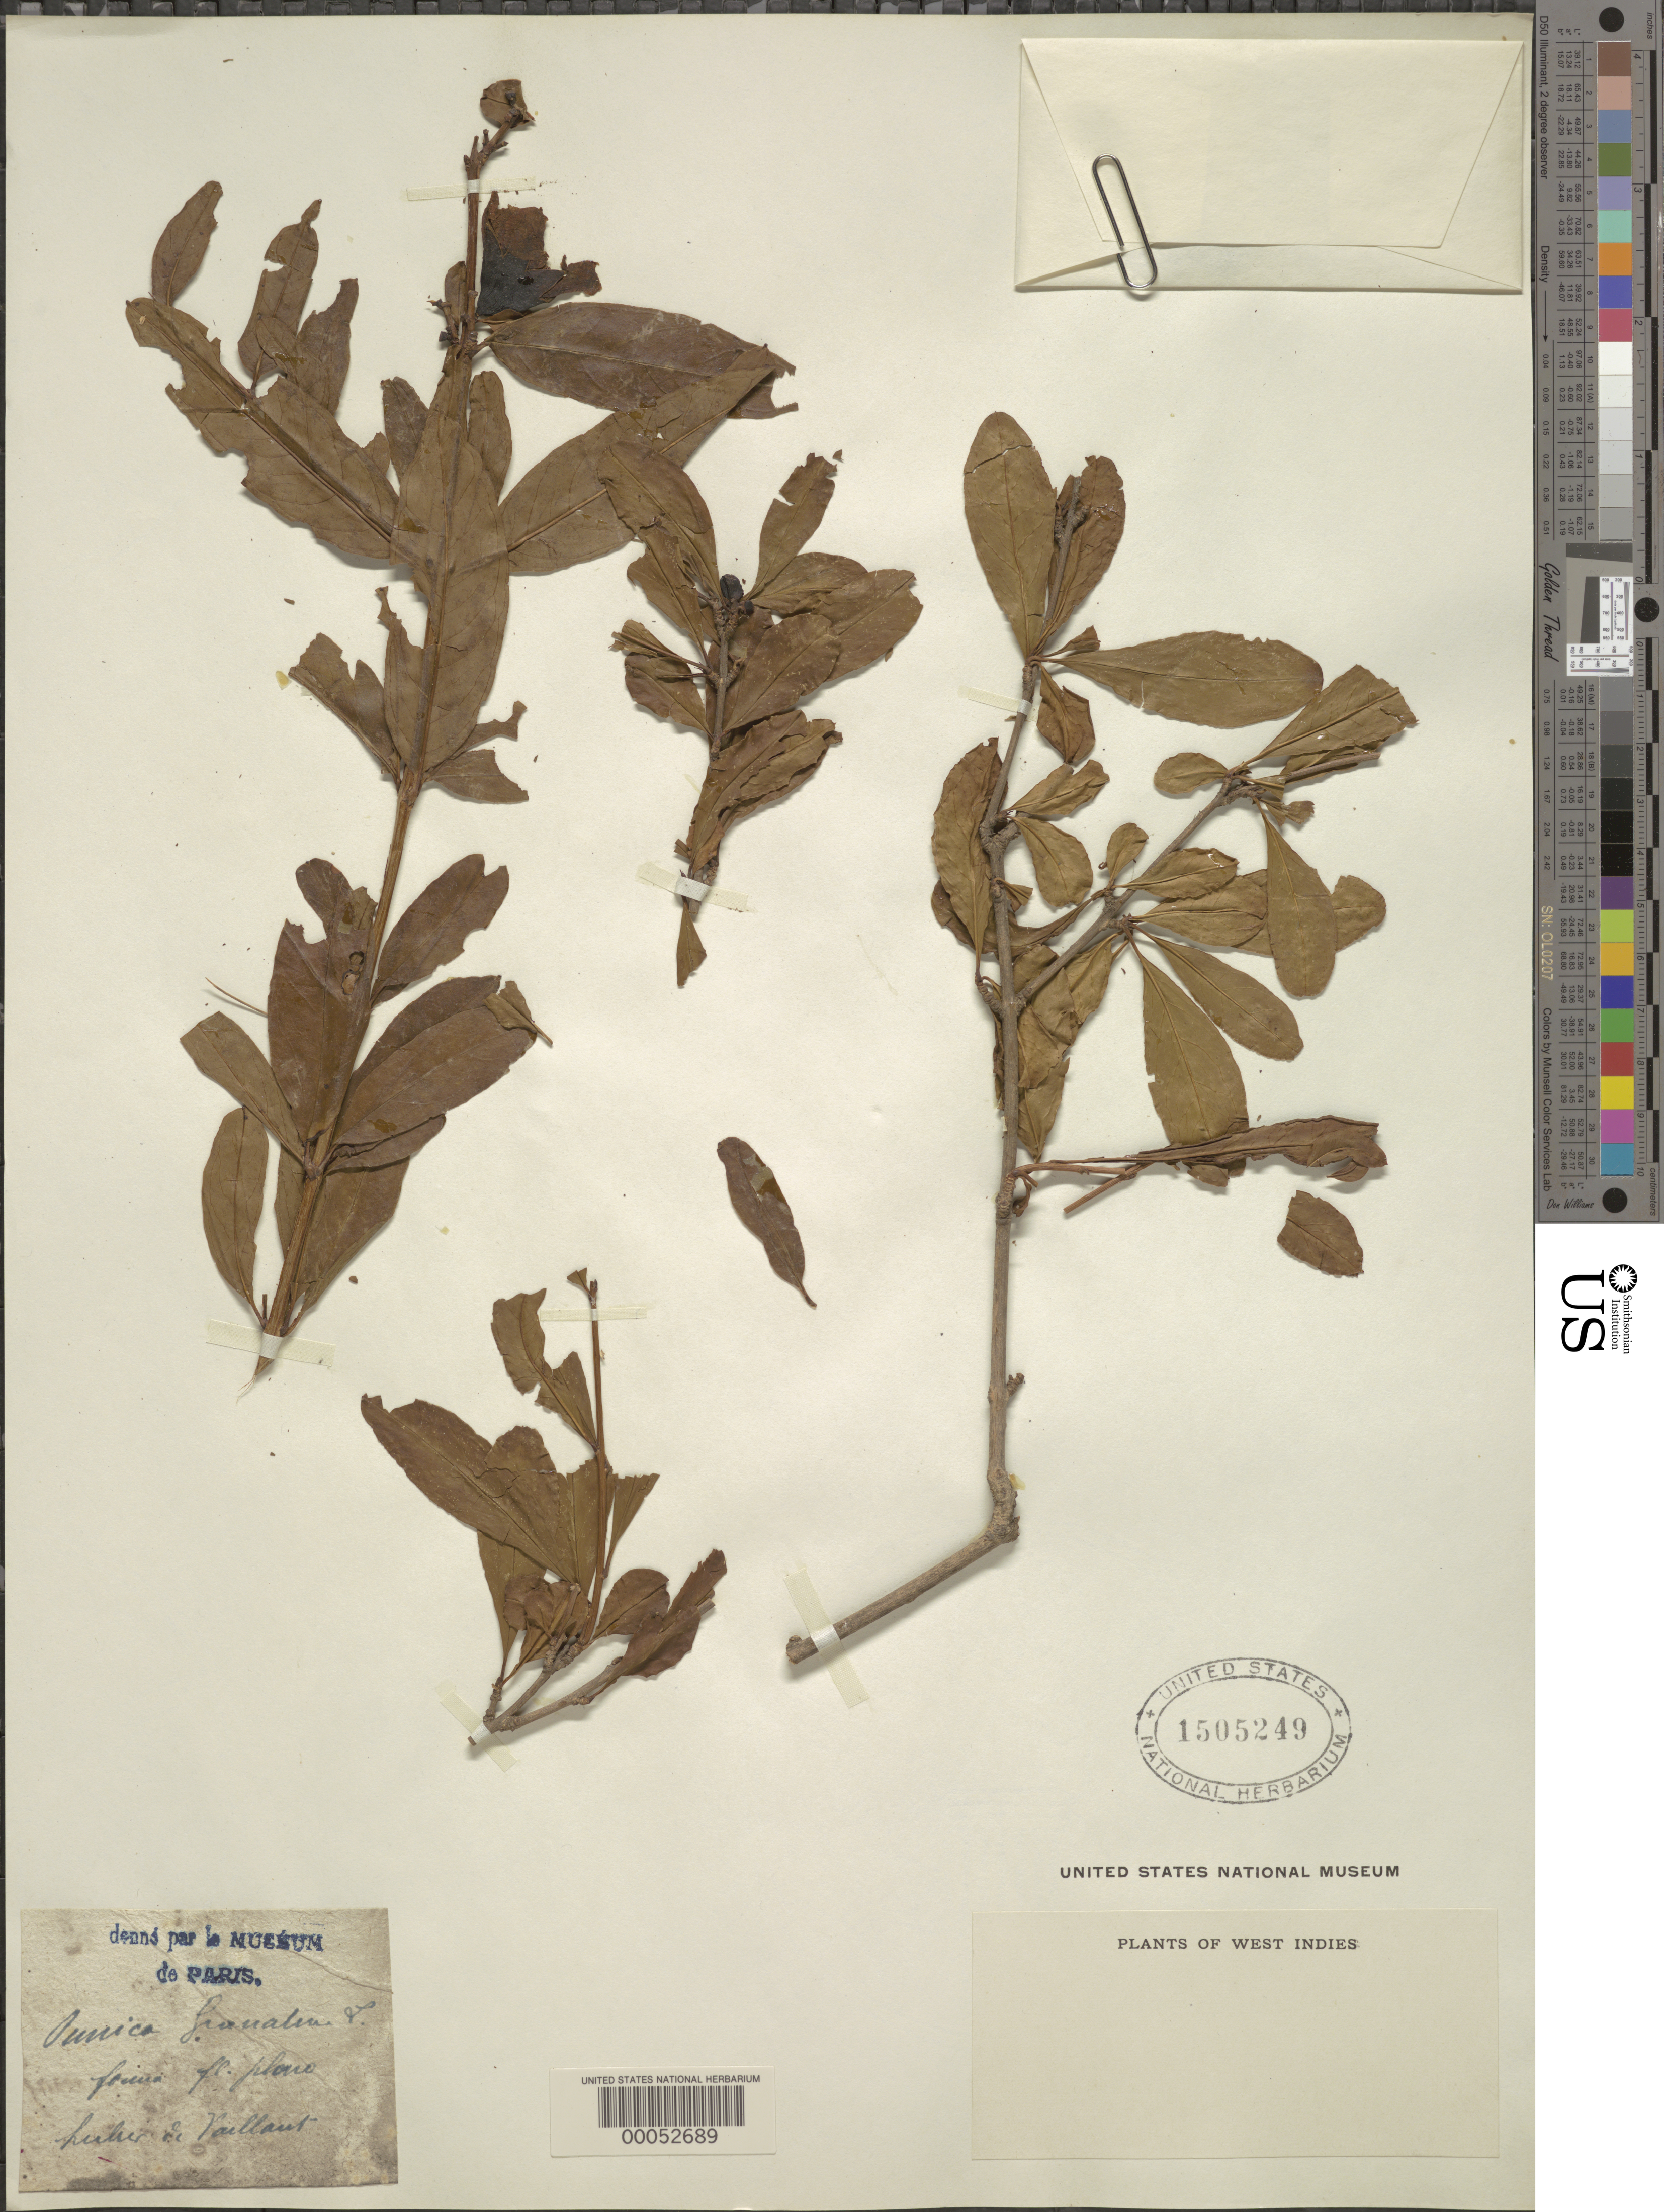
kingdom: Plantae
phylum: Tracheophyta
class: Magnoliopsida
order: Myrtales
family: Lythraceae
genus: Punica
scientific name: Punica granatum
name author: L.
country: United States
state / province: Massachusetts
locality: Arnold Arboretum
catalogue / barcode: US 1505249